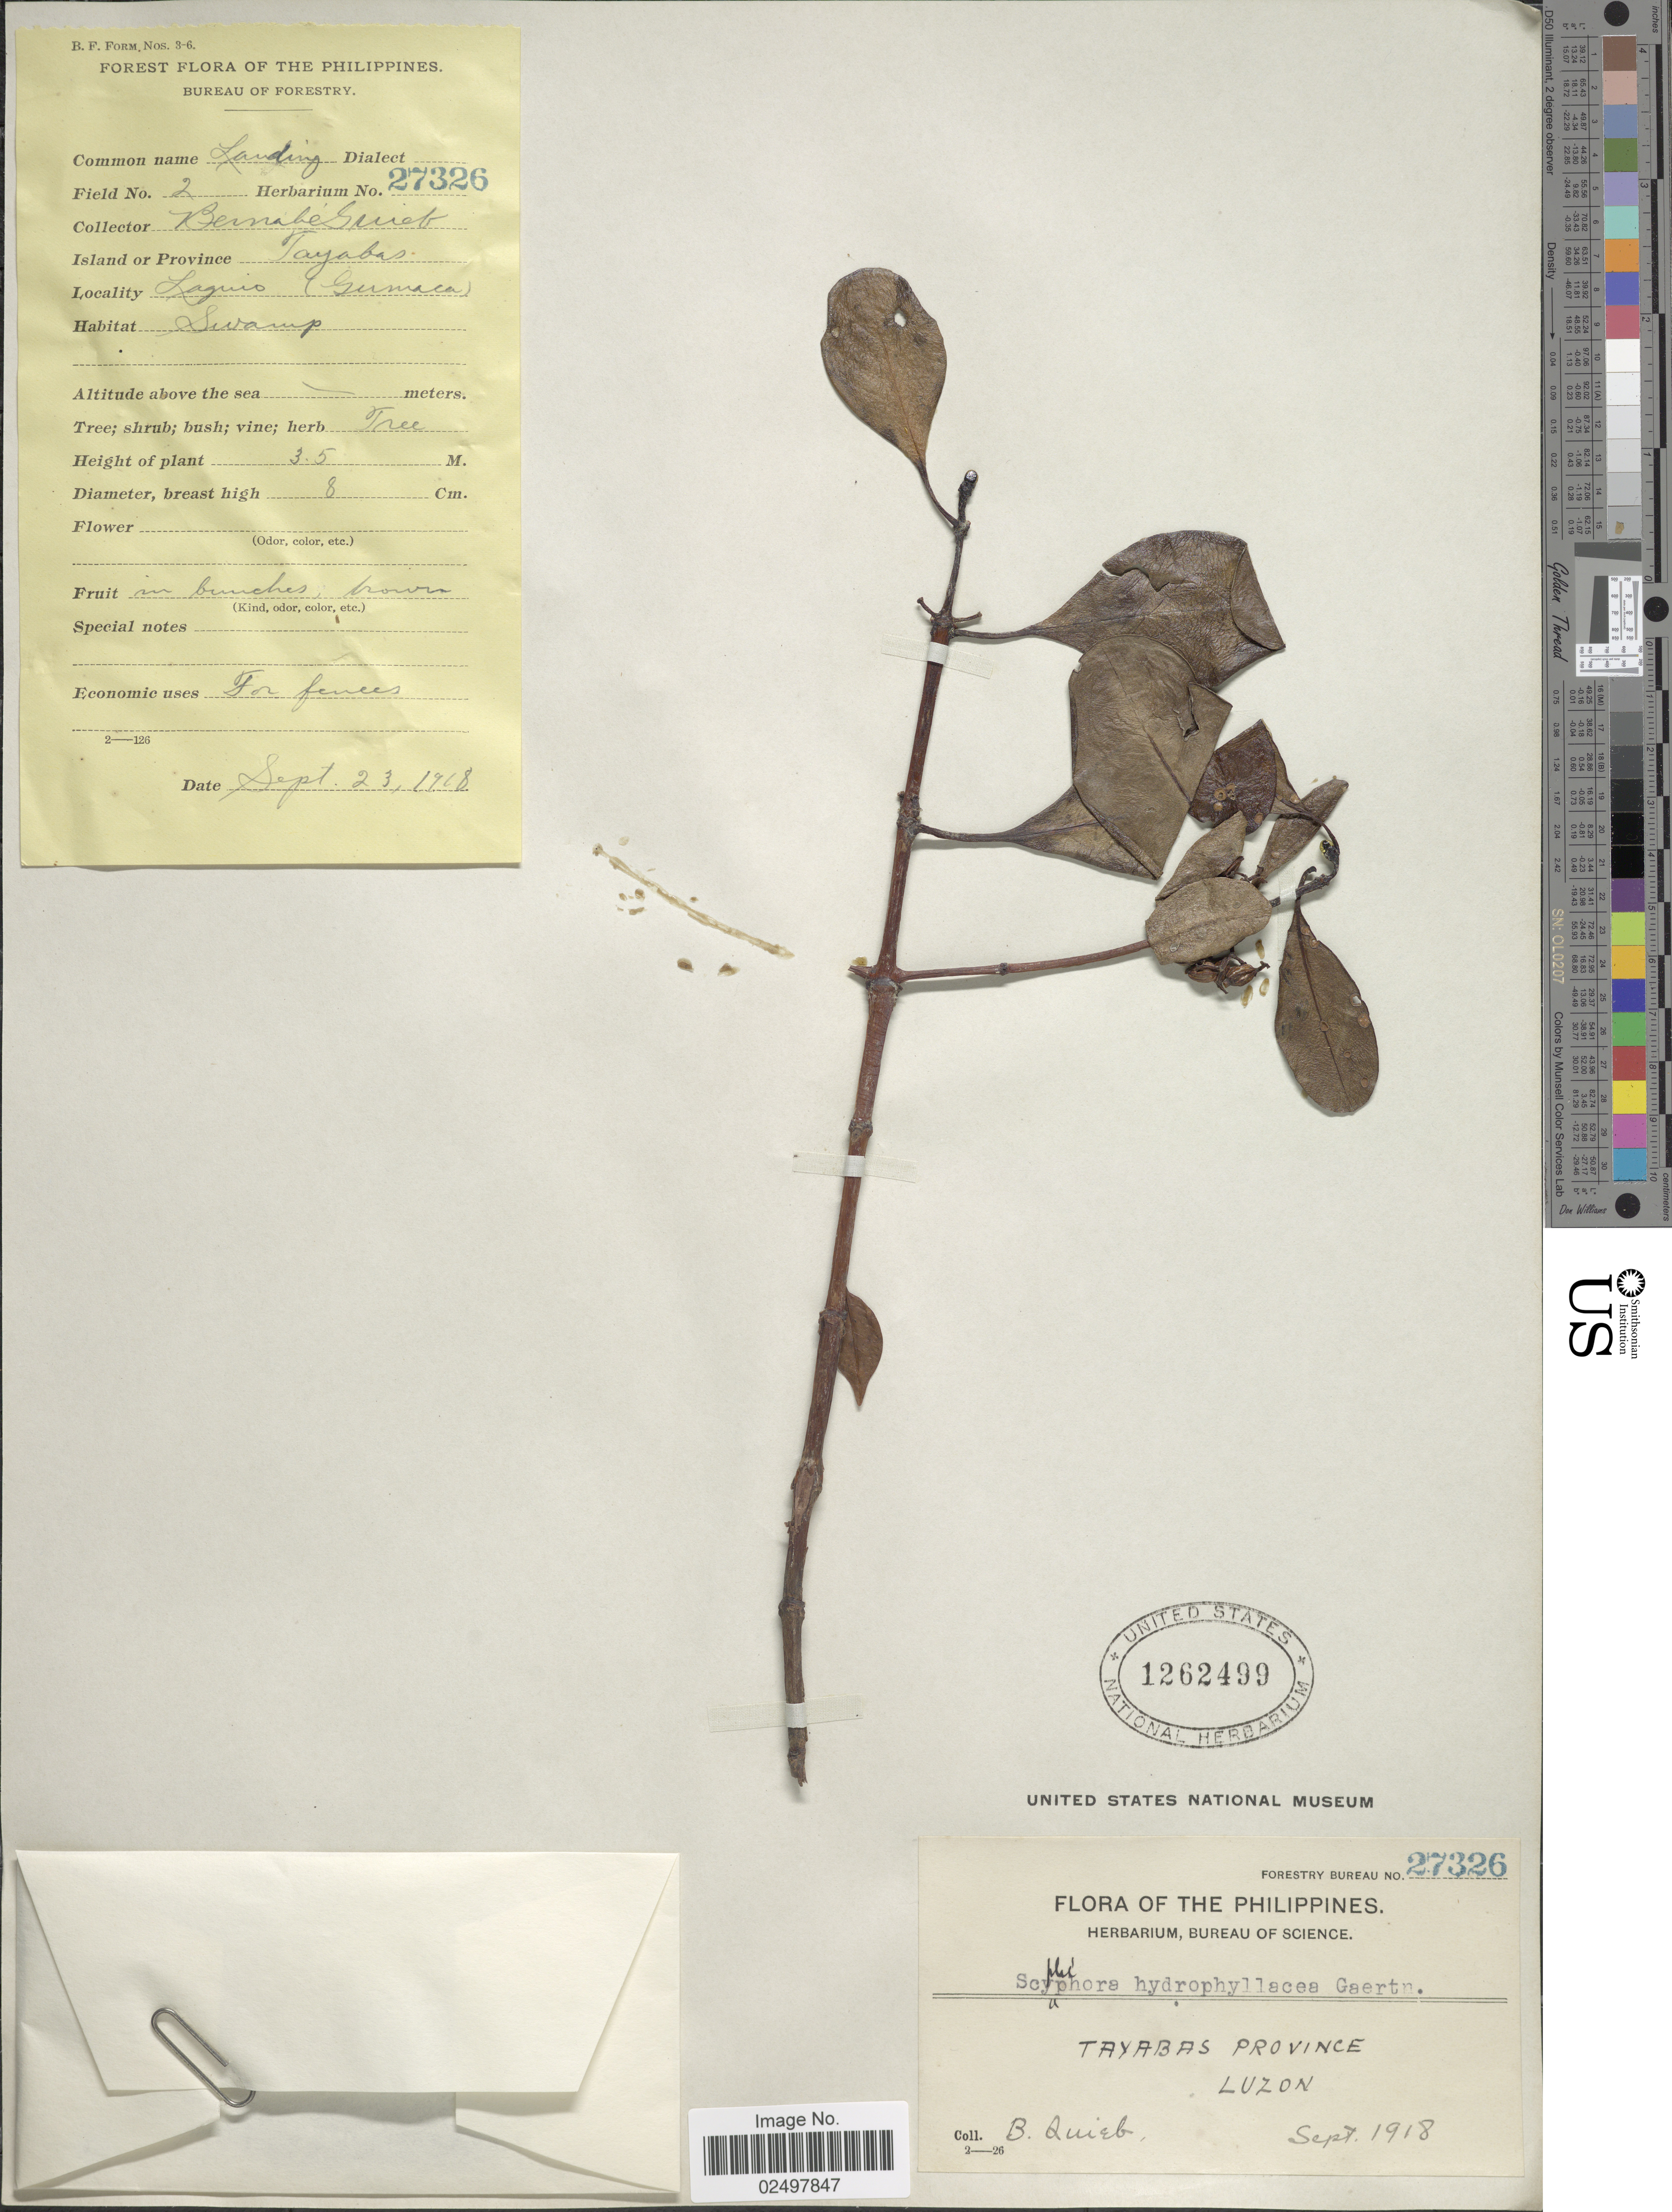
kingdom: Plantae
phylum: Tracheophyta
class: Magnoliopsida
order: Gentianales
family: Rubiaceae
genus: Scyphiphora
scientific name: Scyphiphora hydrophyllacea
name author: Gaertn.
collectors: B. Quieb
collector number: Forestry Bureau 27326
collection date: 1918-09-23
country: Philippines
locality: Island or Province Tayabas, Luzon, Lagui (Gumaca)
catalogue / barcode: US 1262499